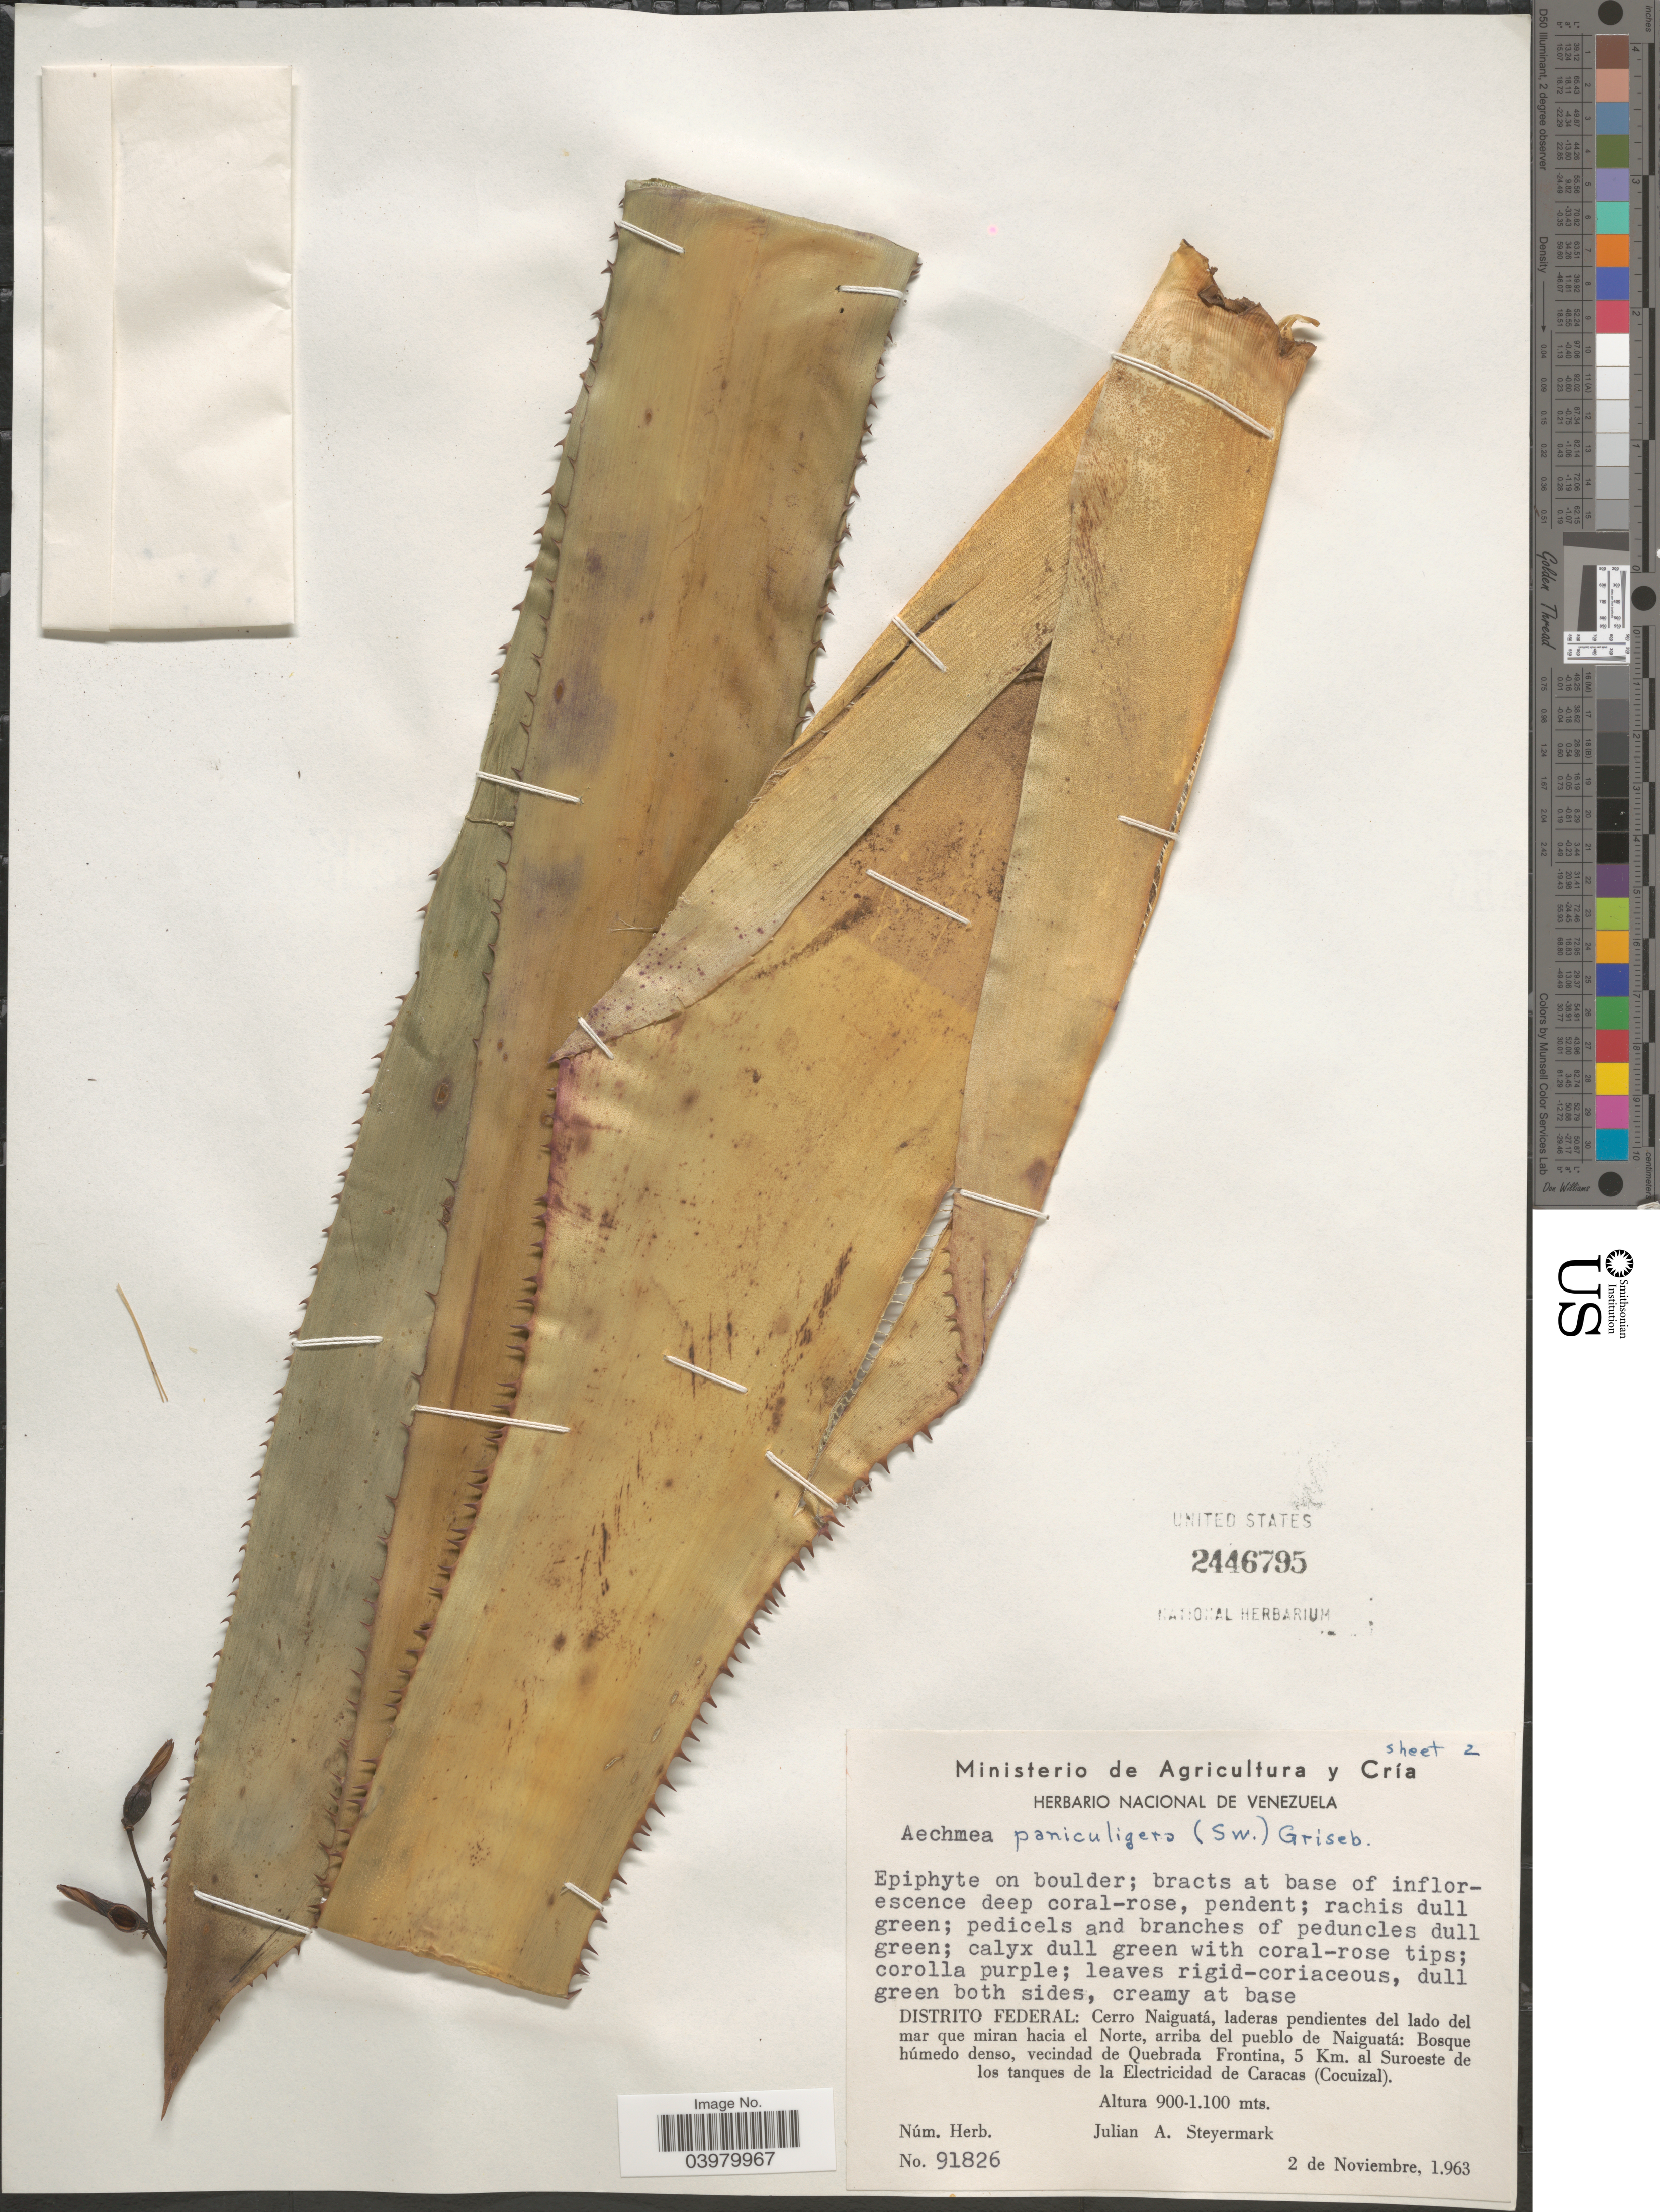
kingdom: Plantae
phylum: Tracheophyta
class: Liliopsida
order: Poales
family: Bromeliaceae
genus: Aechmea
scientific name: Aechmea paniculigera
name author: (Sw.) Griseb.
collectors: J. Steyermark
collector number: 91826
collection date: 1963-11-02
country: Venezuela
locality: Distrito Federal: Cerro Naiguatá, laderas pendientes del lado del mar que miran hacia el Norte, arriba del pueblo de Naiguatá: Bosque húmedo denso, vecindad de Quebrada Frontina, 5 Km. al Suroeste de los tanques de la Electricidad de Caracas (Cocuizal).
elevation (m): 900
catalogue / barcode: US 2446795